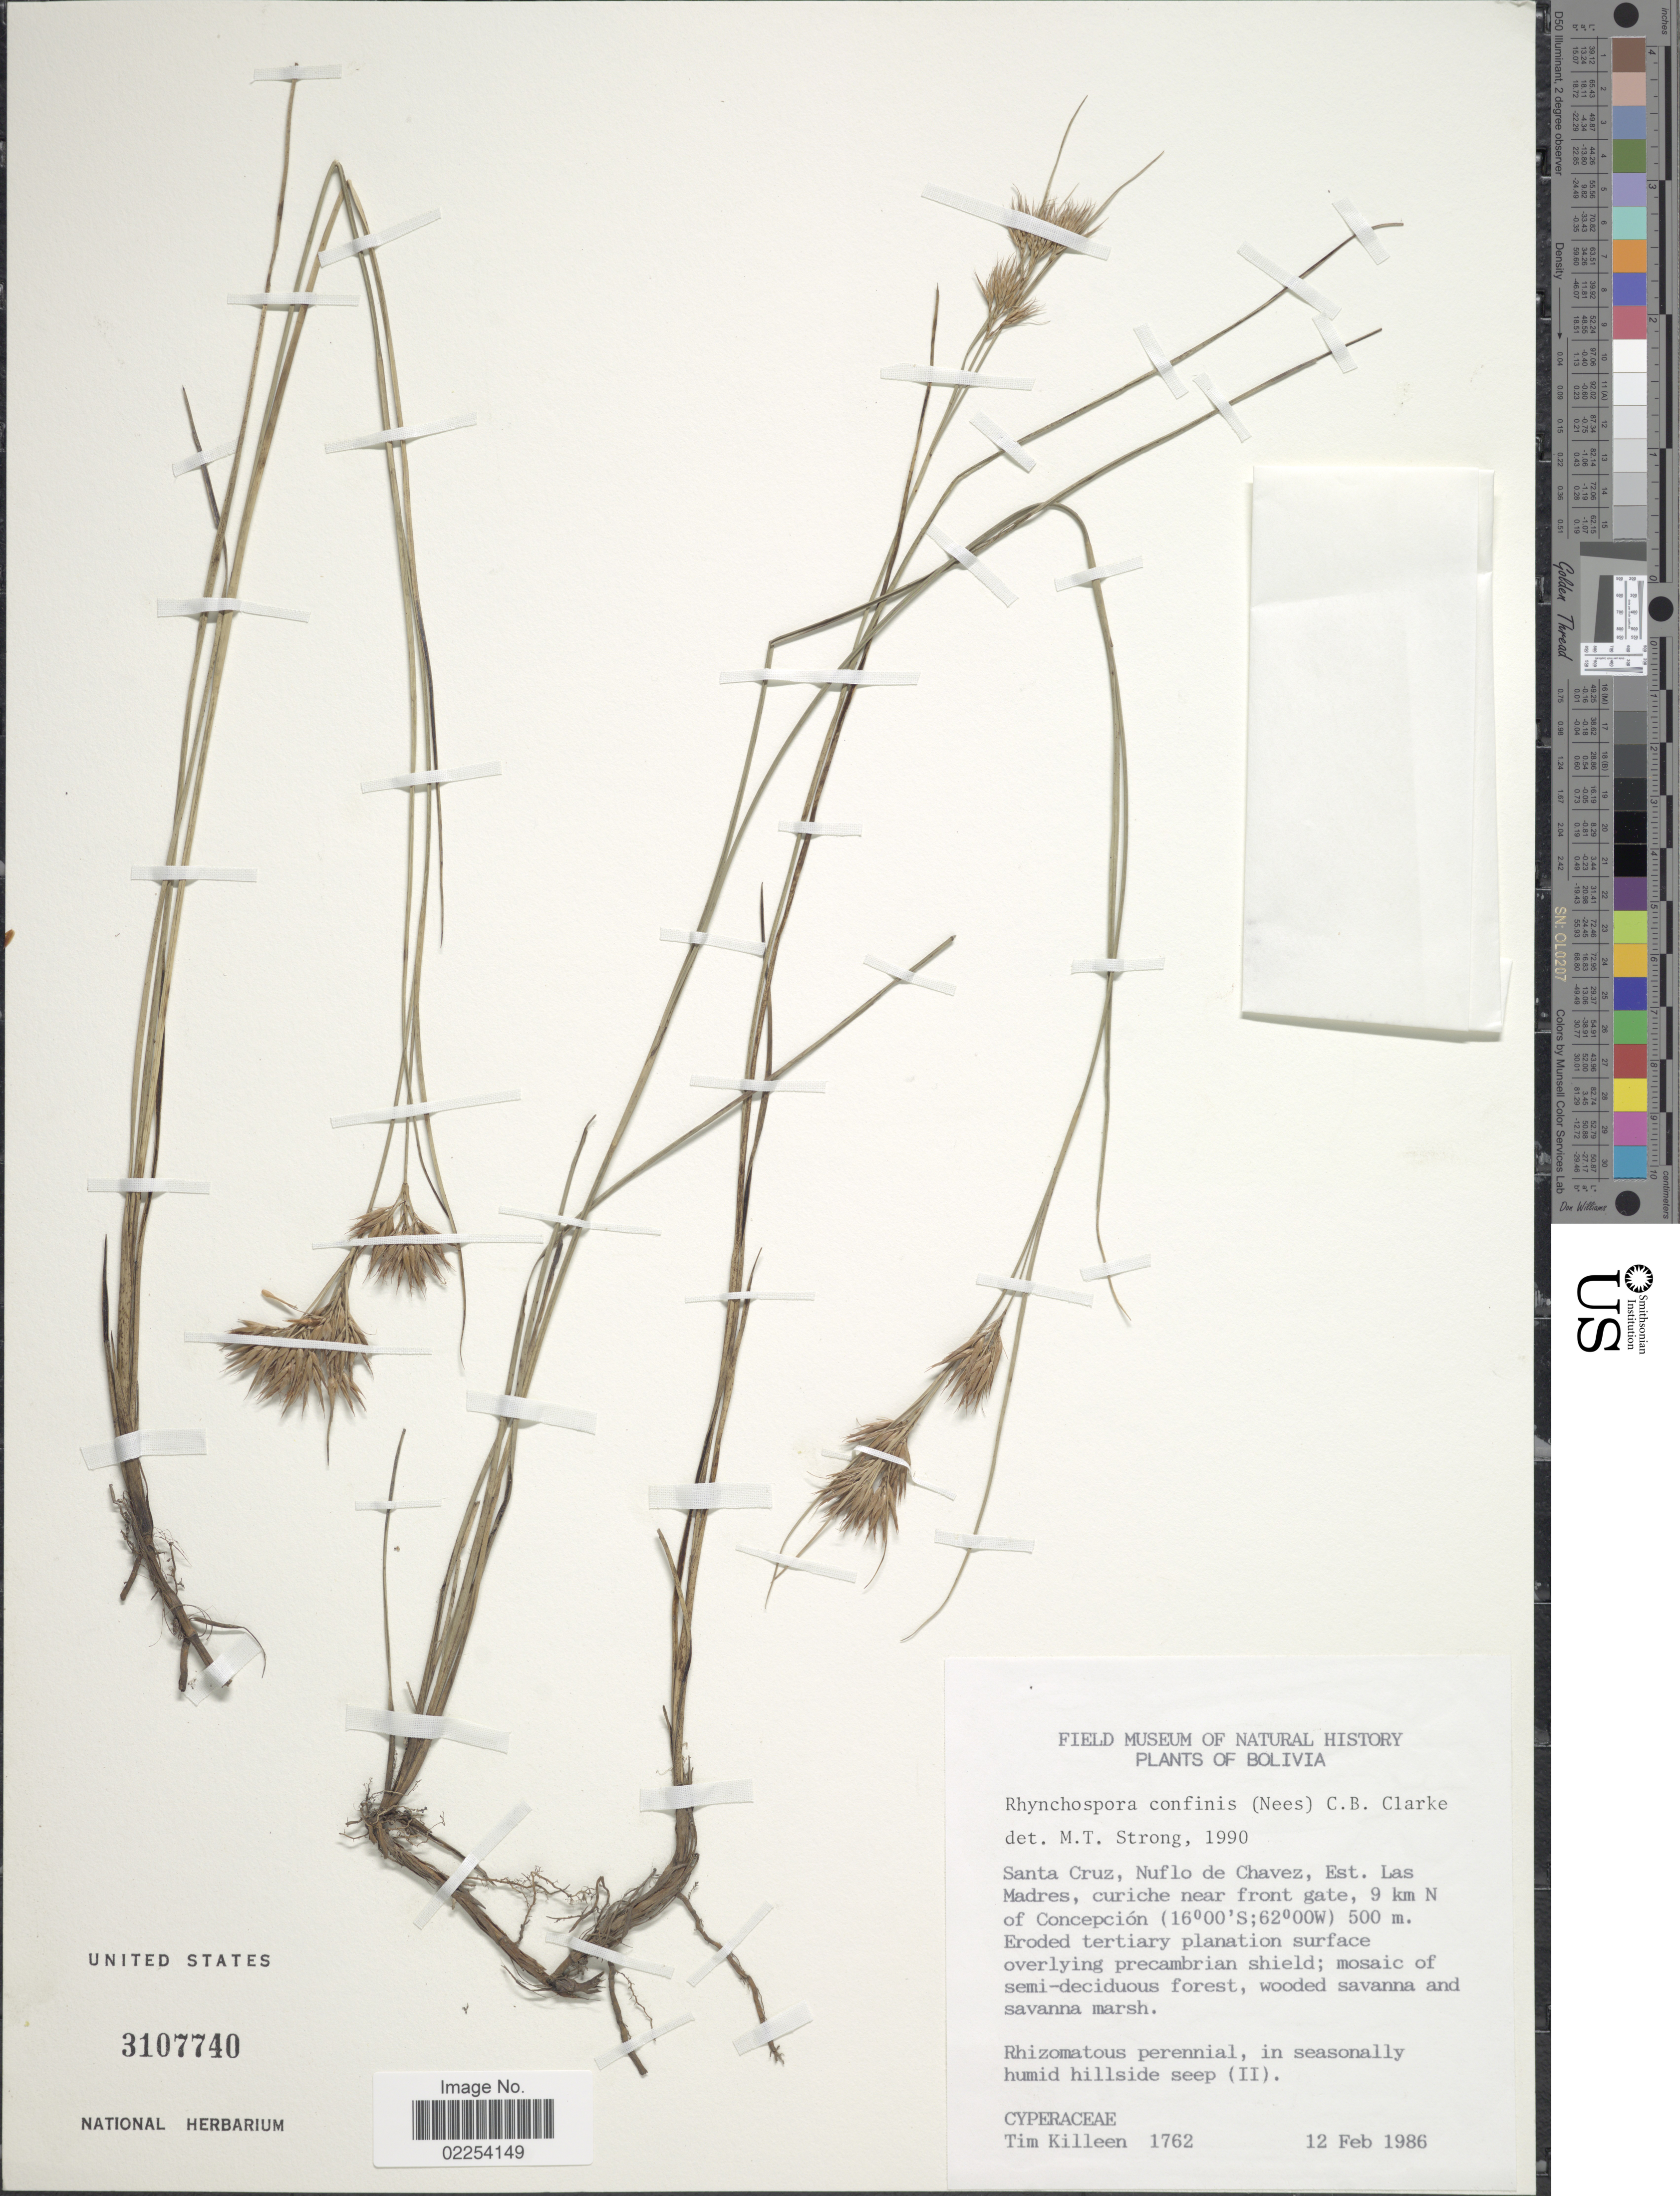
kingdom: Plantae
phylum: Tracheophyta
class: Liliopsida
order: Poales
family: Cyperaceae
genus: Rhynchospora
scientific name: Rhynchospora confinis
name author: (Nees) C.B. Clarke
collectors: T. J. Killeen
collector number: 1762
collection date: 1986-02-12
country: Bolivia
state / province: Santa Cruz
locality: Nuflo de Chavez, Est. Las Madres, curiche near front gate, 9 km N of Concepcion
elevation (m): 500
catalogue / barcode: US 3107740